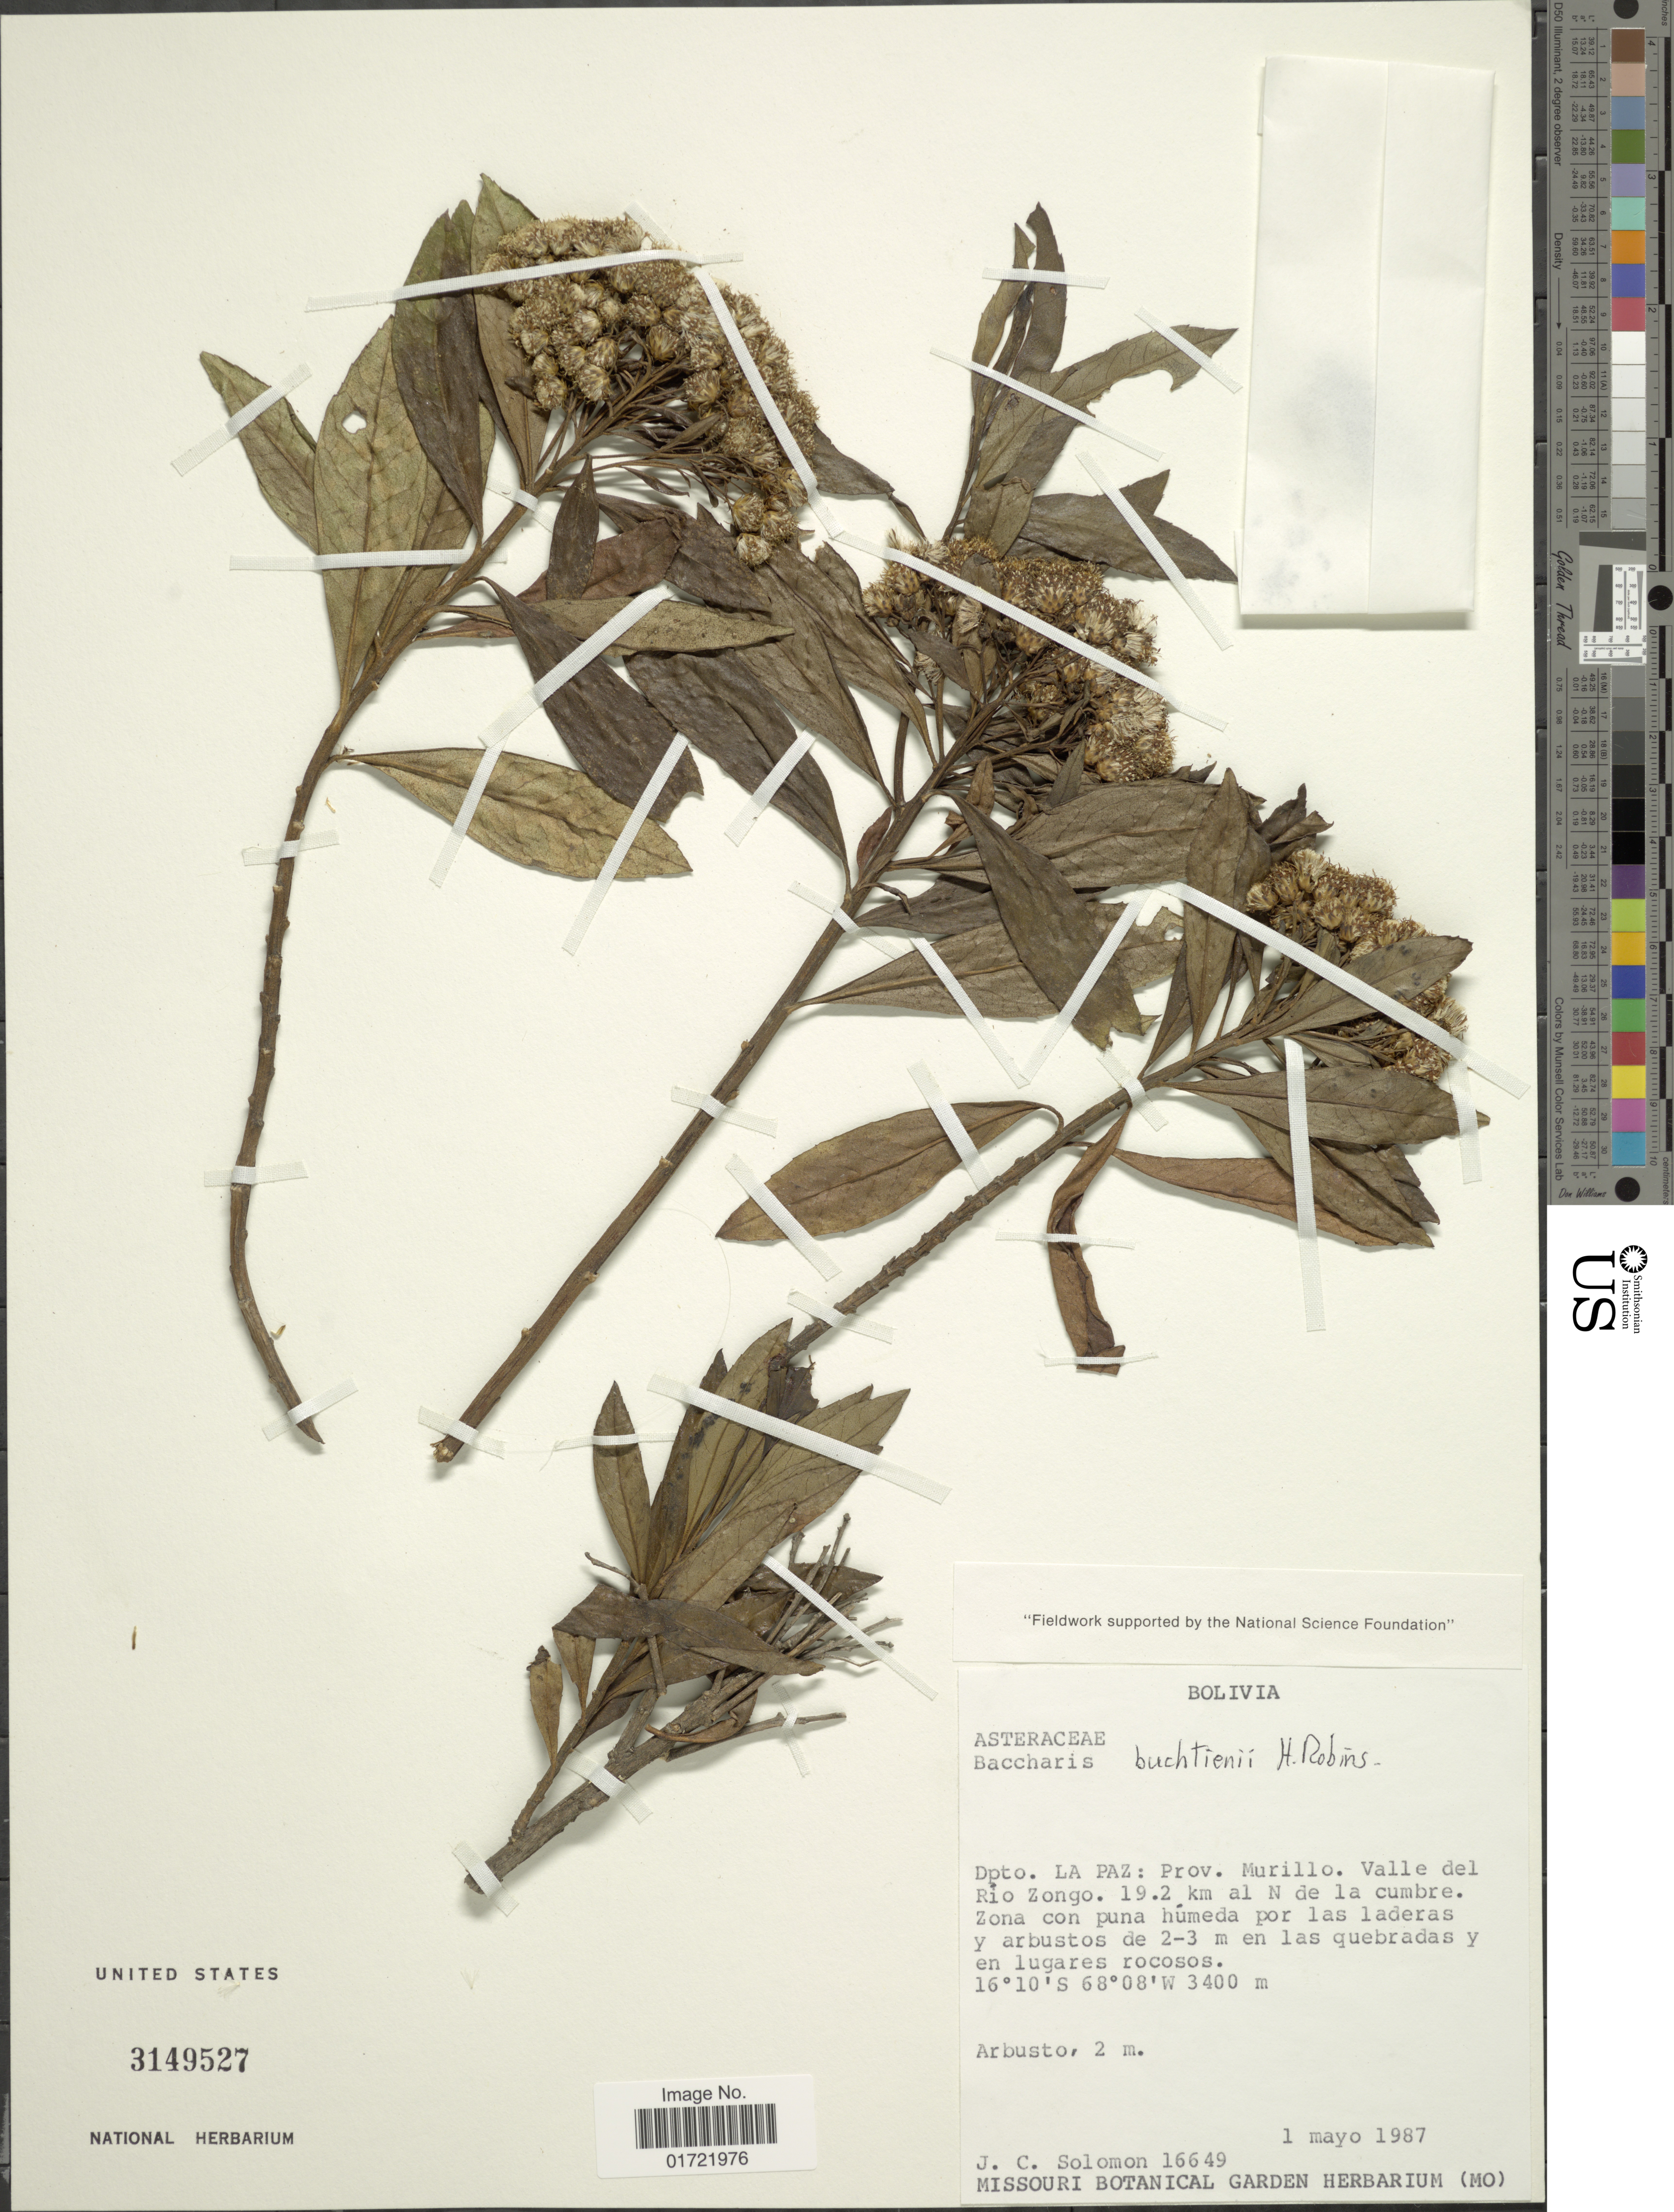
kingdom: Plantae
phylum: Tracheophyta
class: Magnoliopsida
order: Asterales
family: Asteraceae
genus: Baccharis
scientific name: Baccharis buchtienii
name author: H. Rob.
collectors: J. C. Solomon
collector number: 16649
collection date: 1987-05-01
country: Bolivia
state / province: La Paz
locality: Prov. Murillo. Valle del Rio Zongo. 19.2 km al N de la cumbre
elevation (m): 3400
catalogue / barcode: US 3149527